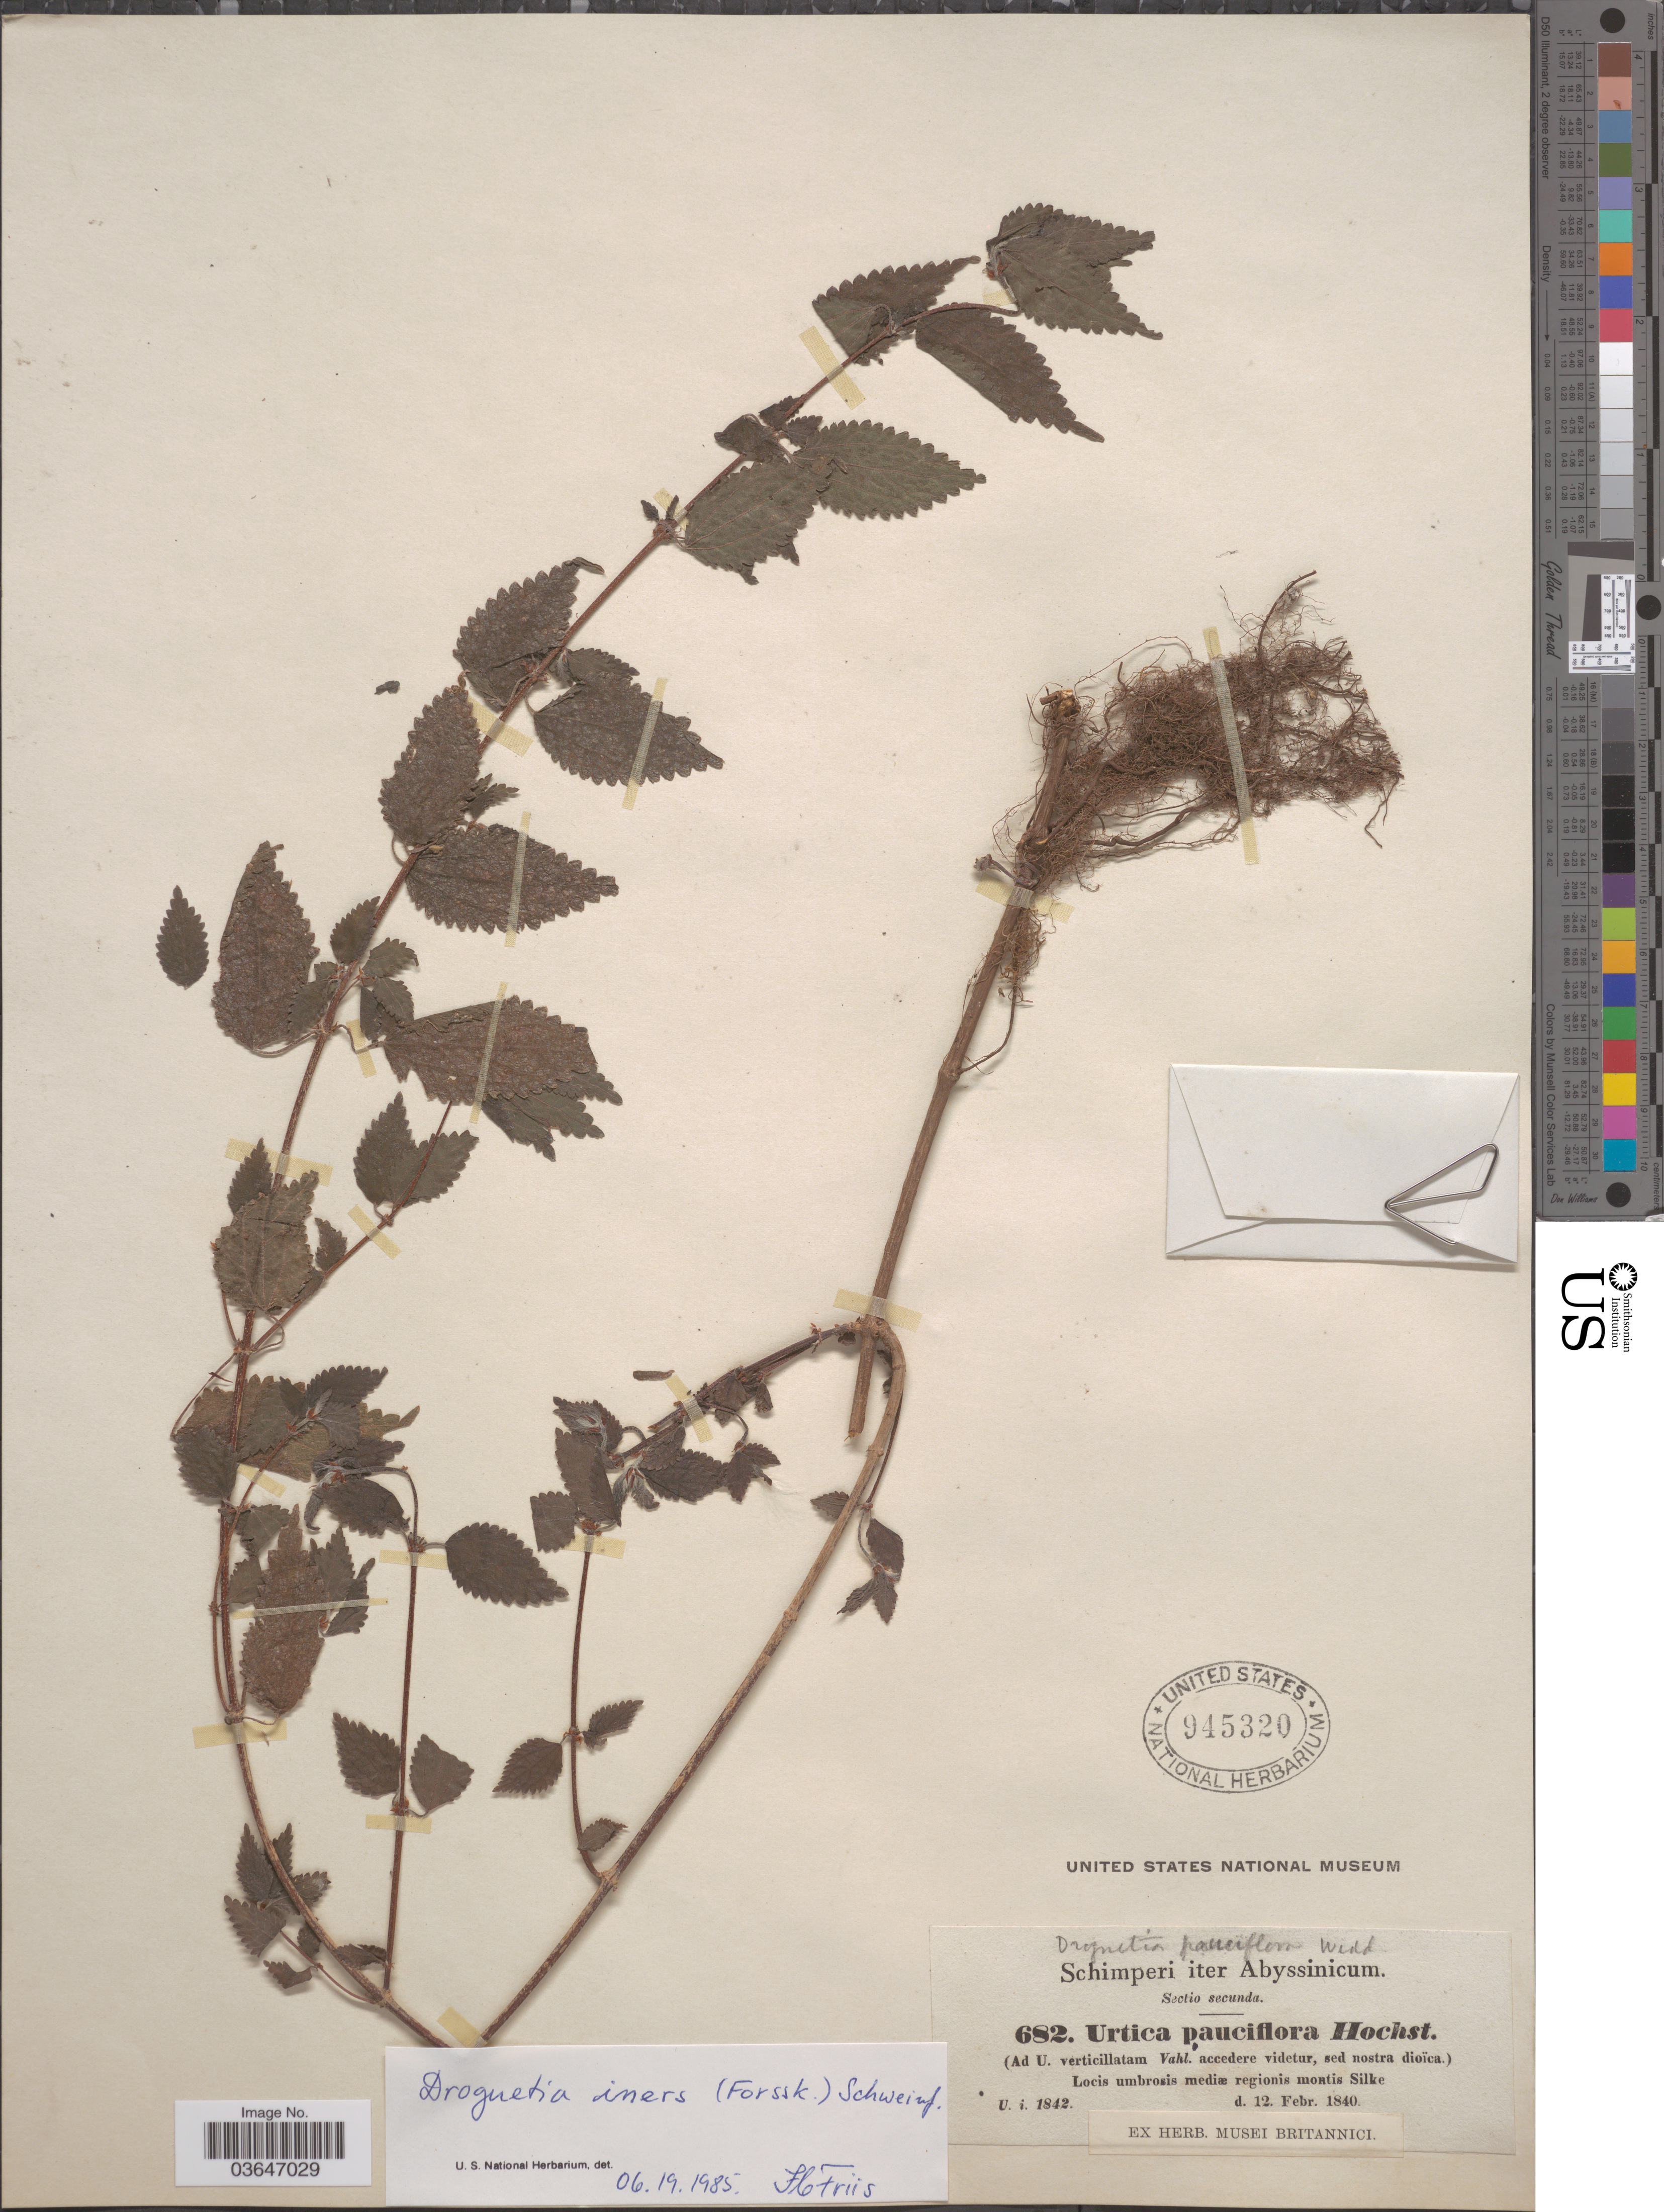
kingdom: Plantae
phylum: Tracheophyta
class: Magnoliopsida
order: Rosales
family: Urticaceae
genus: Droguetia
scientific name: Droguetia iners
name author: (Forssk.) Schweinf.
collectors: -. Schimper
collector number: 682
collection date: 1840-02-12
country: Ethiopia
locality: Abyssinicum. Locis umbrosis mediæ regionis montis Silke.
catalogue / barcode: US 945320